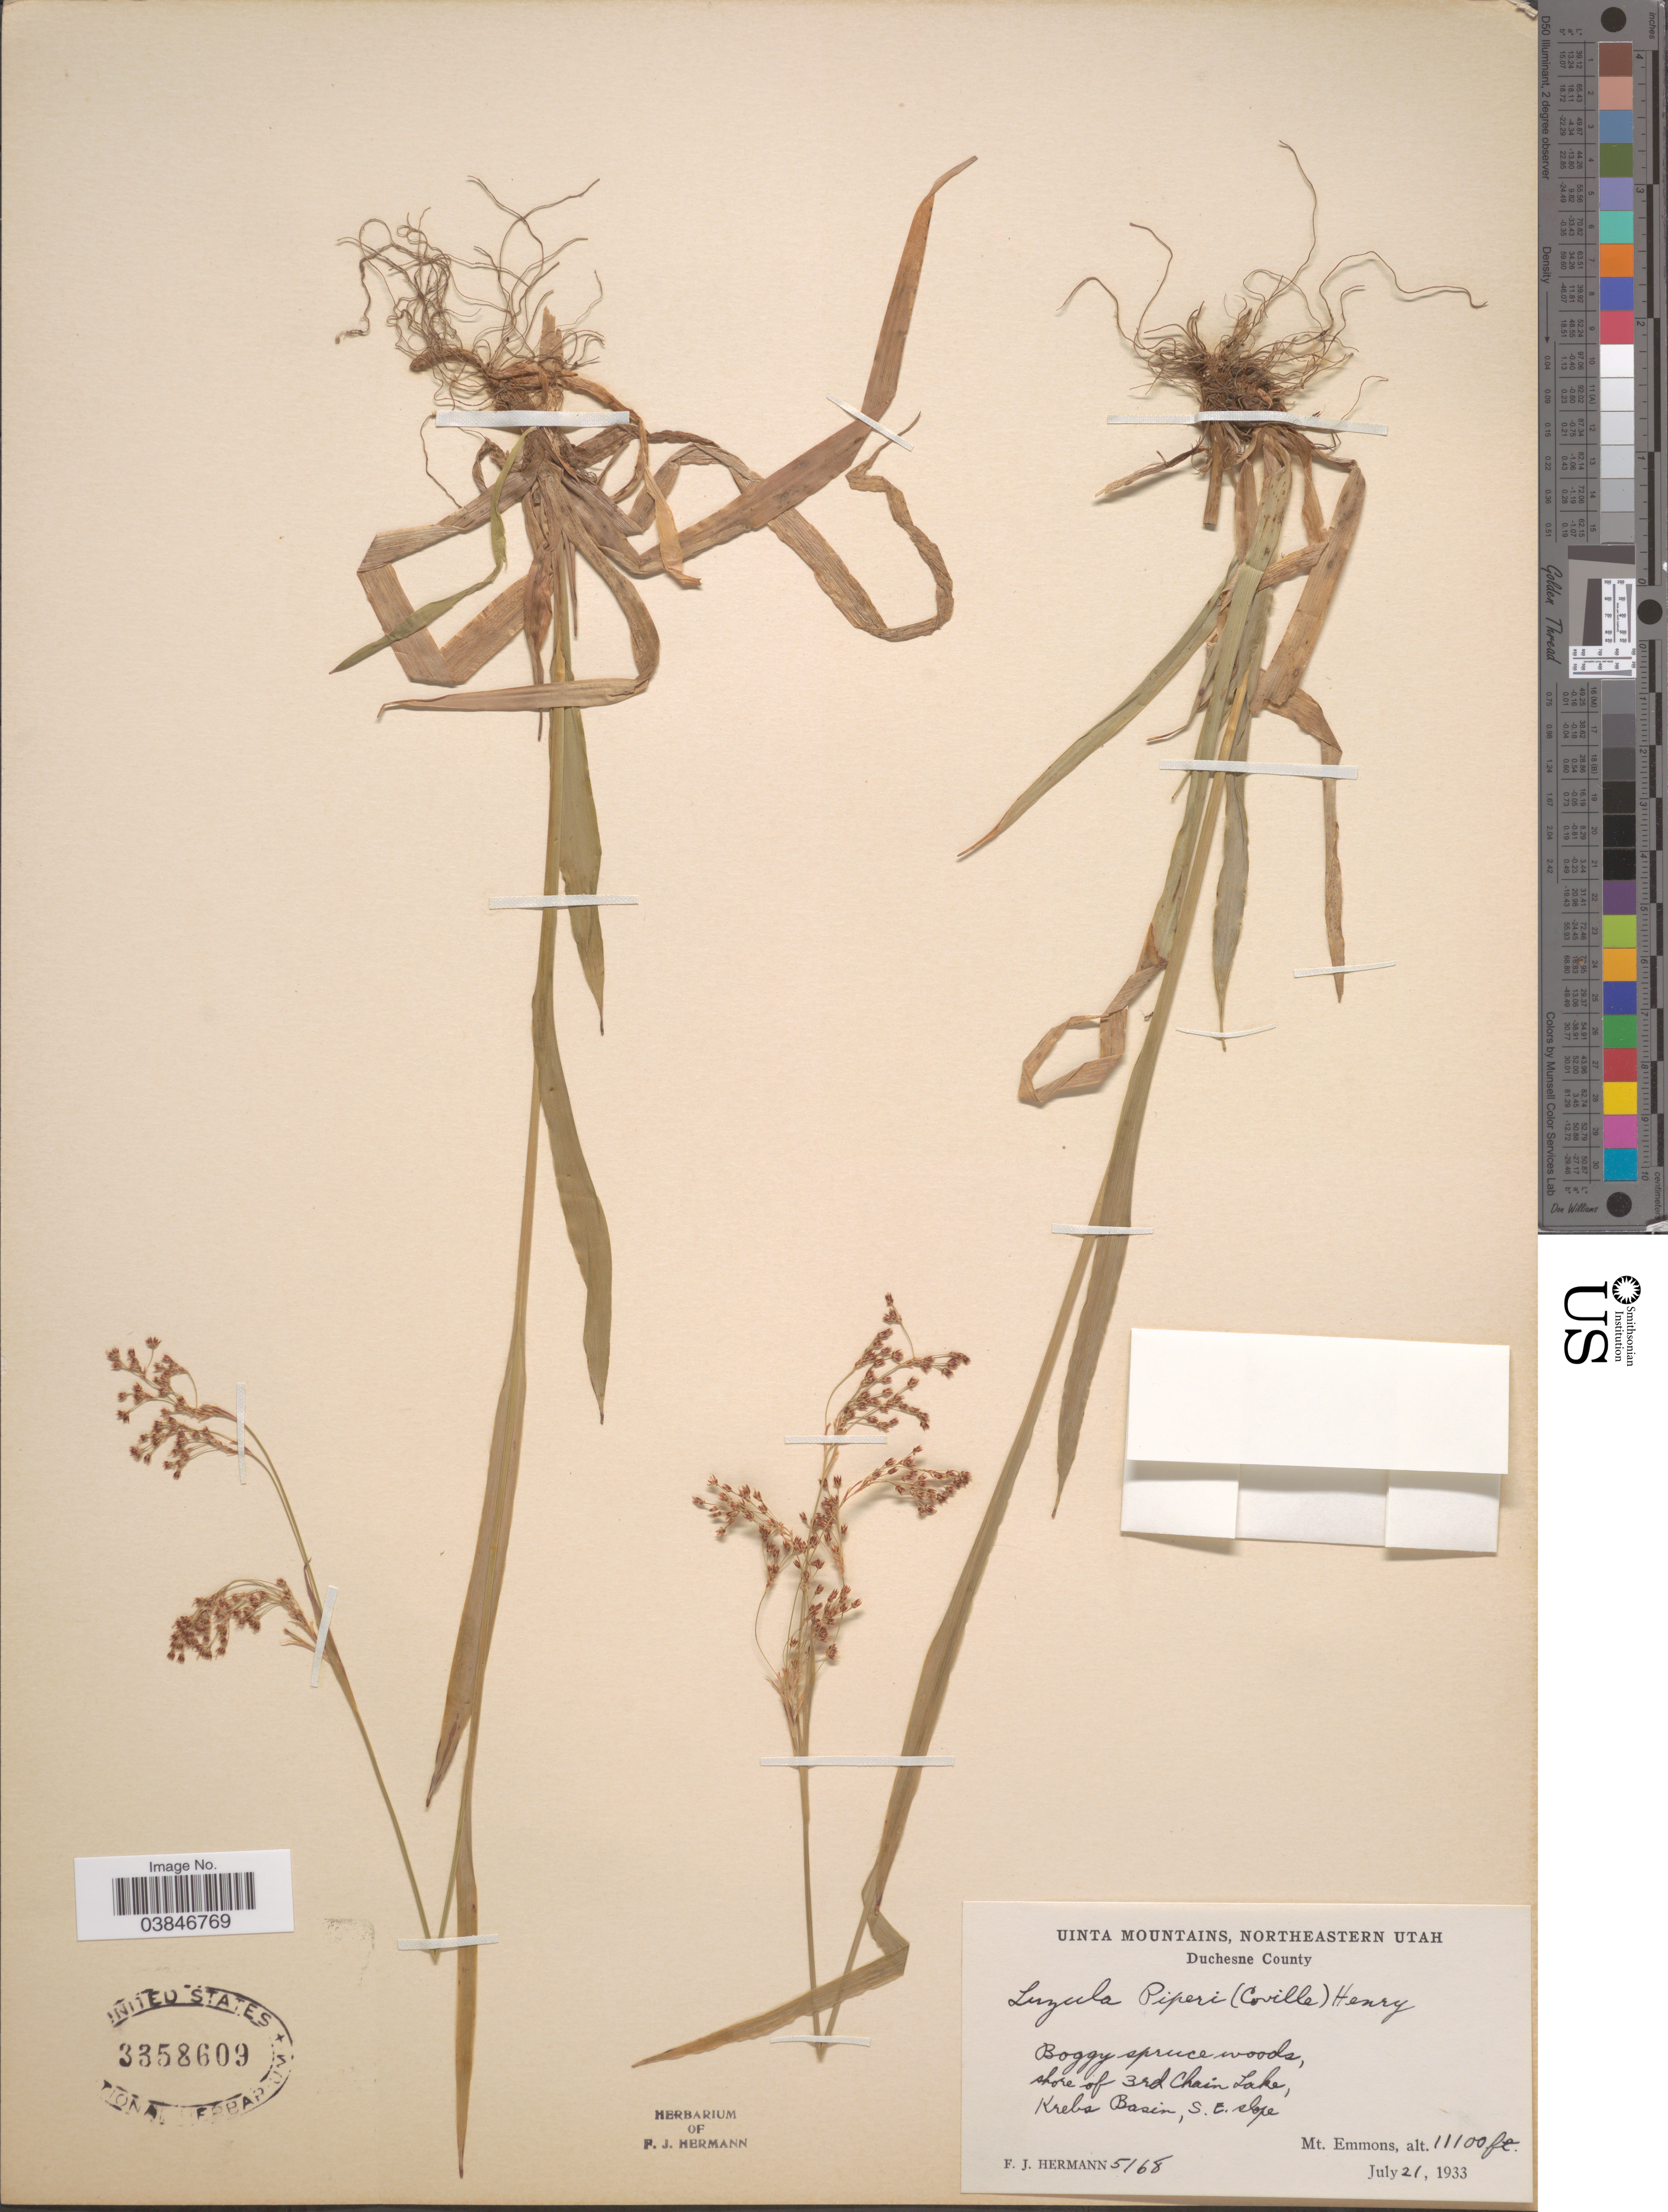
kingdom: Plantae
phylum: Tracheophyta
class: Liliopsida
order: Poales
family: Juncaceae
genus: Luzula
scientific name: Luzula piperi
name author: (Coville) M.E. Jones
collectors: F. J. Hermann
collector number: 5168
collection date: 1933-07-21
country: United States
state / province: Utah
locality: Uinta Mountains, Northeastern Utah. Duchesne County. Shore of 3rd Chain Lake, Krebs Basin, S.E. slope. Mt. Emmons.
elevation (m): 3383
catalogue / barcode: US 3358609